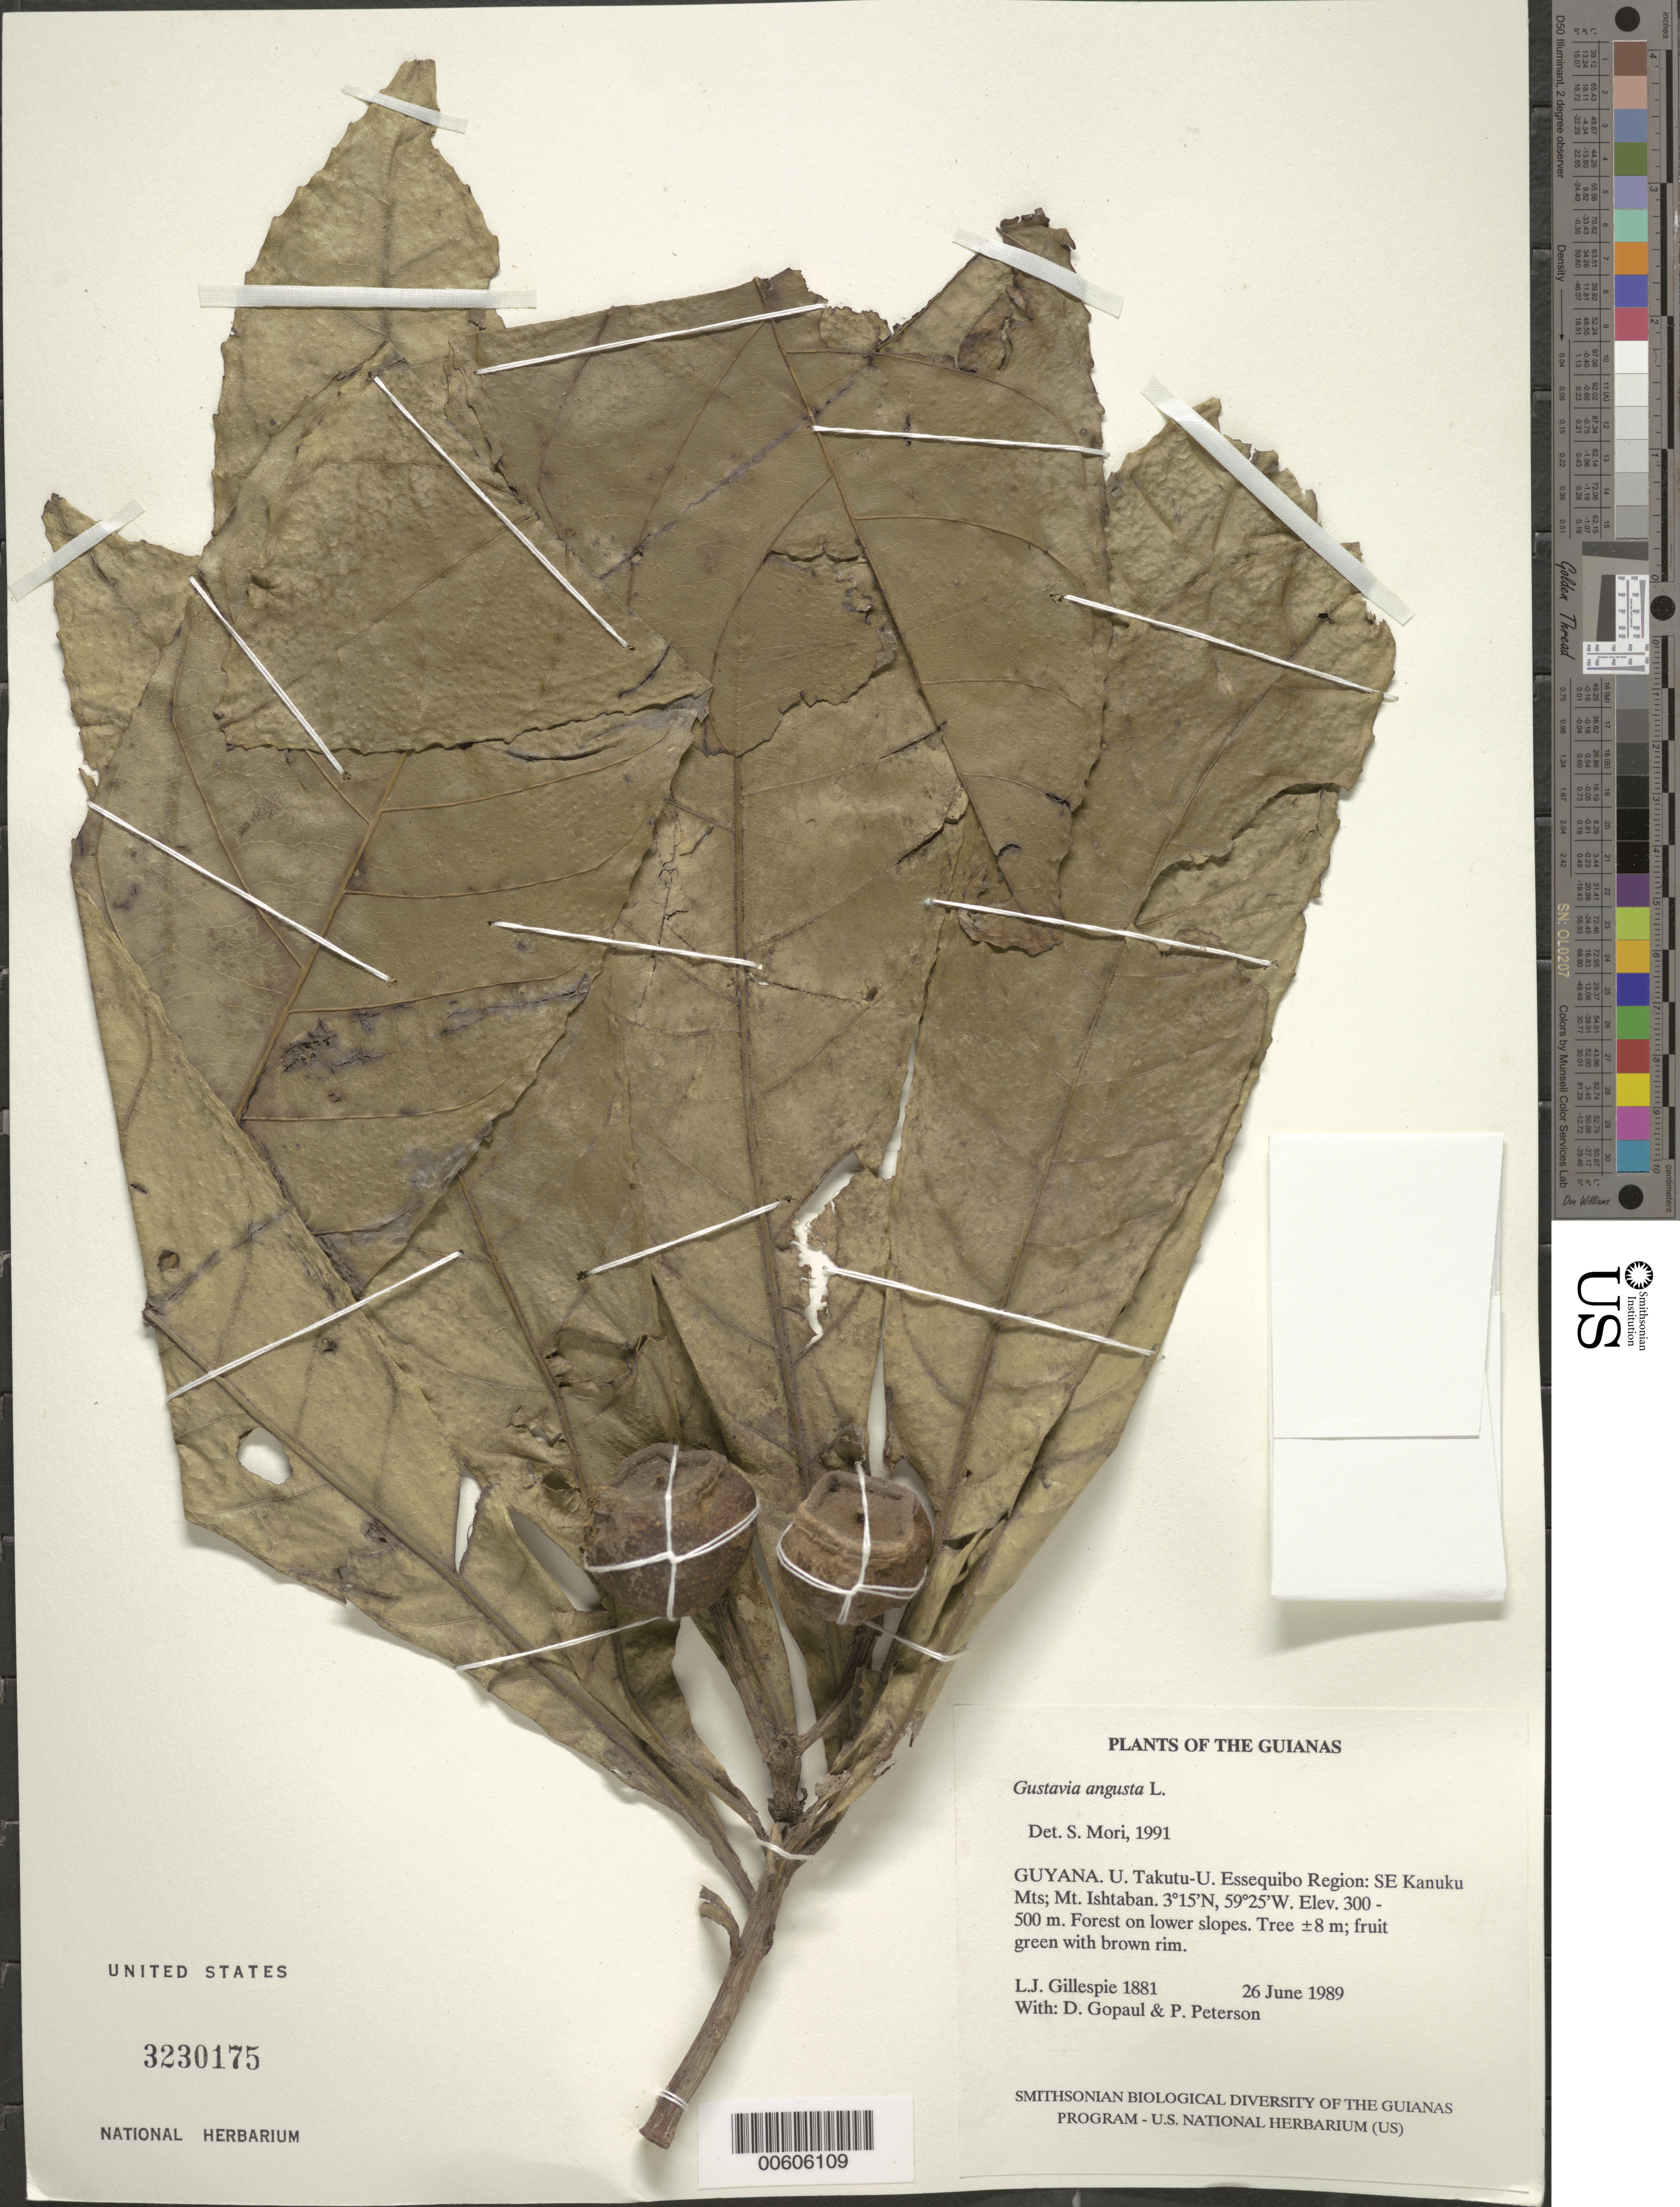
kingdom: Plantae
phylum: Tracheophyta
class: Magnoliopsida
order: Ericales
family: Lecythidaceae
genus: Gustavia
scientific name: Gustavia augusta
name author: L.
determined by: Mori, Scott A.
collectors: L. J. Gillespie, D. Gopaul & P. M. Peterson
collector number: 1881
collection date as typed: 26 June 1989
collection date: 1989-06-26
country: Guyana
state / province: U. Takutu-U. Essequibo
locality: SE Kanuku Mts; Mt. Ishtaban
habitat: Forest on lower slopes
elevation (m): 300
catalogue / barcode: US 3230175